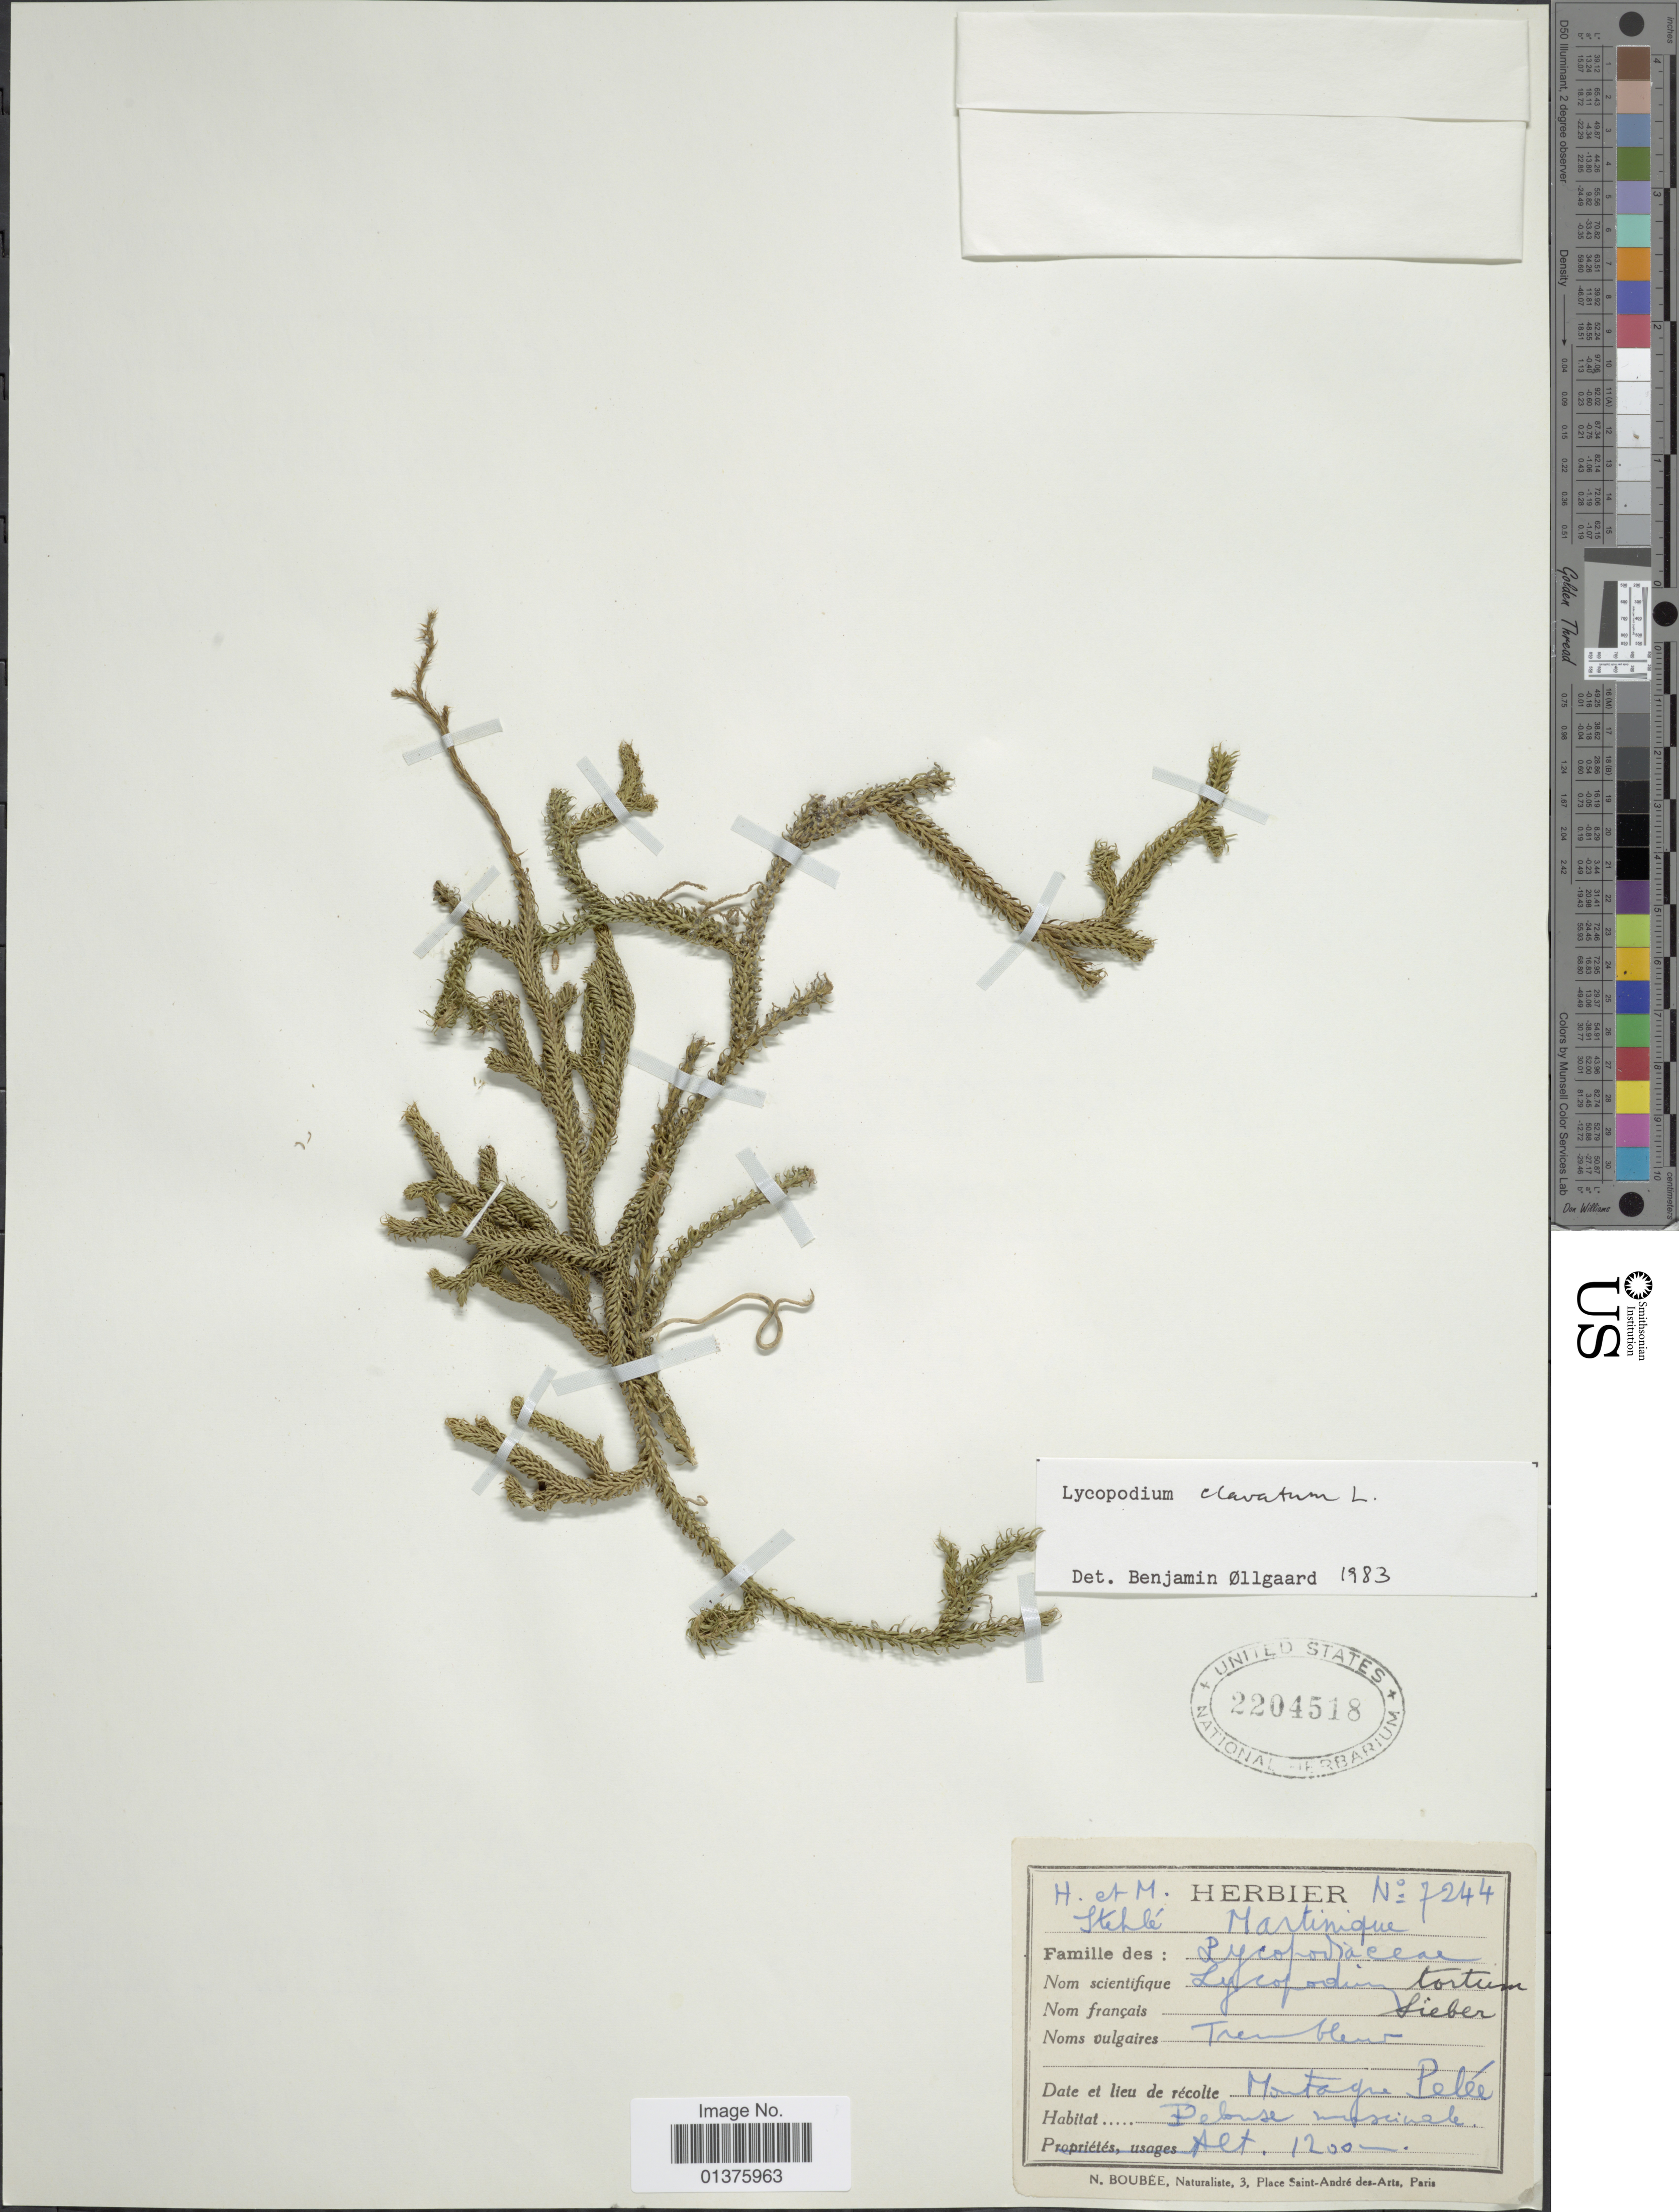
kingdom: Plantae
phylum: Tracheophyta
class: Lycopodiopsida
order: Lycopodiales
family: Lycopodiaceae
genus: Lycopodium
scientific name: Lycopodium clavatum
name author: L.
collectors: H. Stehlé & M. Stehlé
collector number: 7244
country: Martinique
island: Martinique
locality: Montagne Pelée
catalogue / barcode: US 2204518